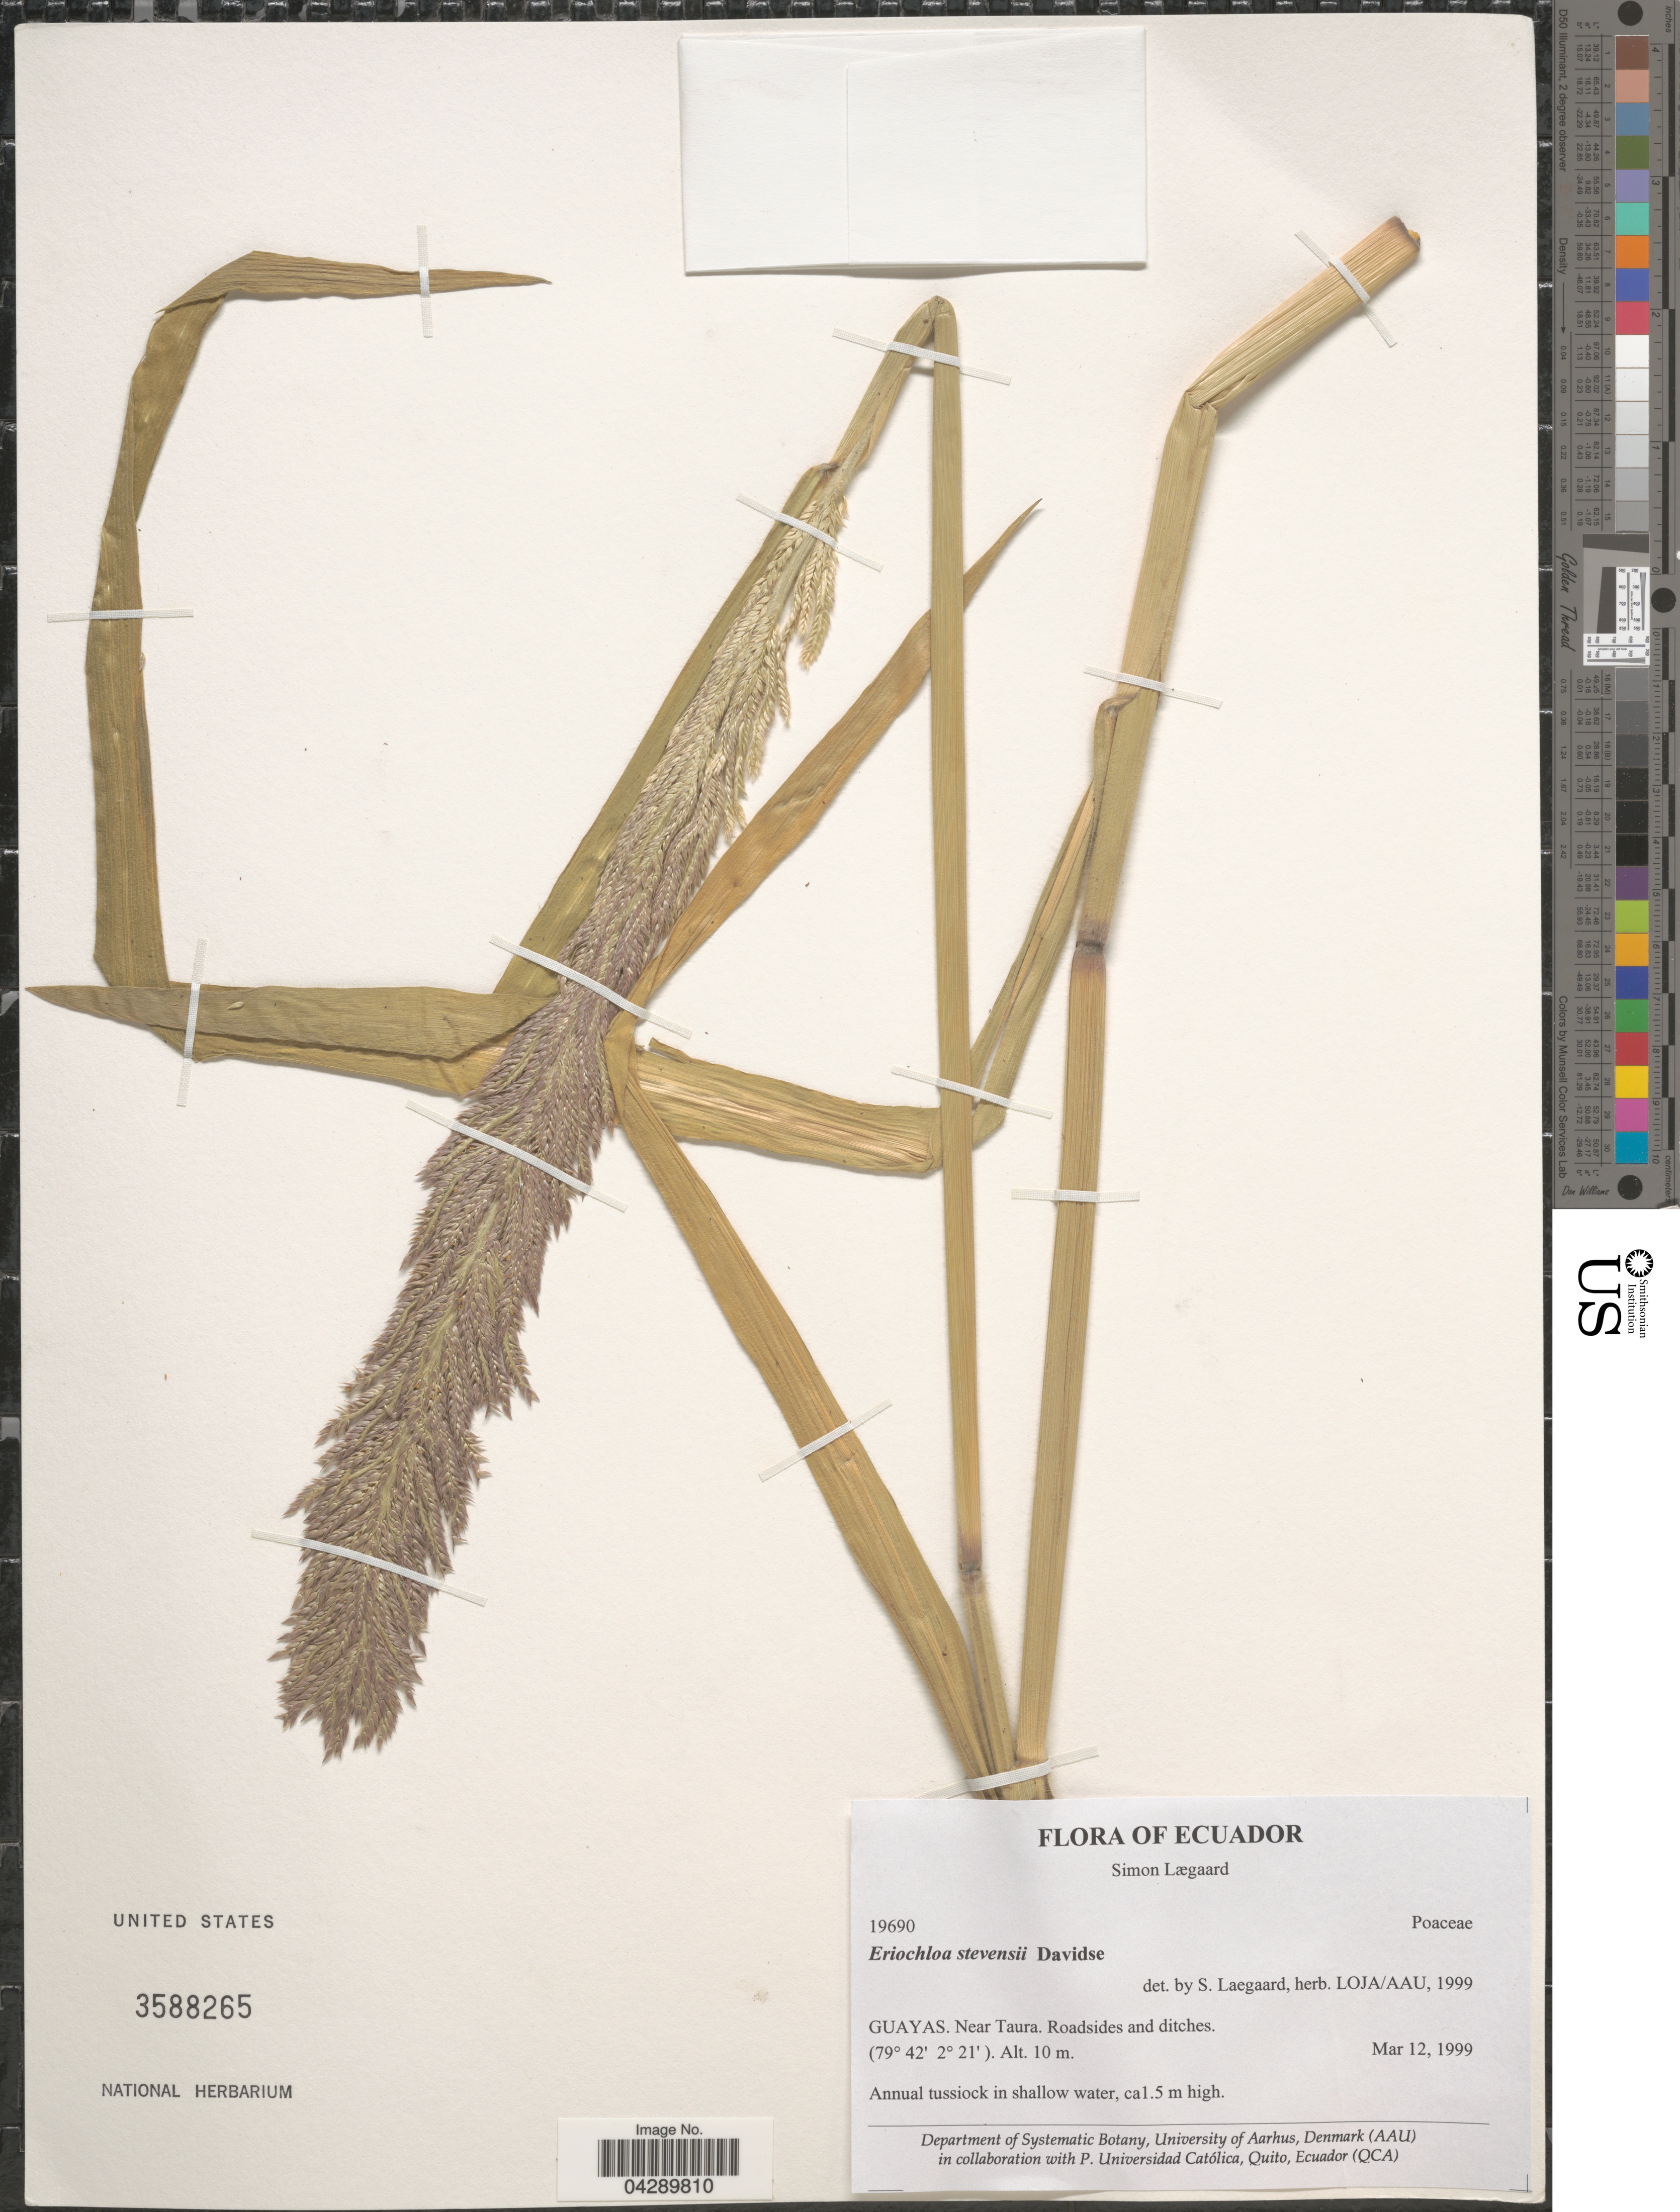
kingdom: Plantae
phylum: Tracheophyta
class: Liliopsida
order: Poales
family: Poaceae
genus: Eriochloa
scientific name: Eriochloa stevensii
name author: Davidse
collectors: S. Lægaard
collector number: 19690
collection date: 1999-03-12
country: Ecuador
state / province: Guayas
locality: Near Taura. Roadsides and ditches.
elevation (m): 10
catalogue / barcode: US 3588265